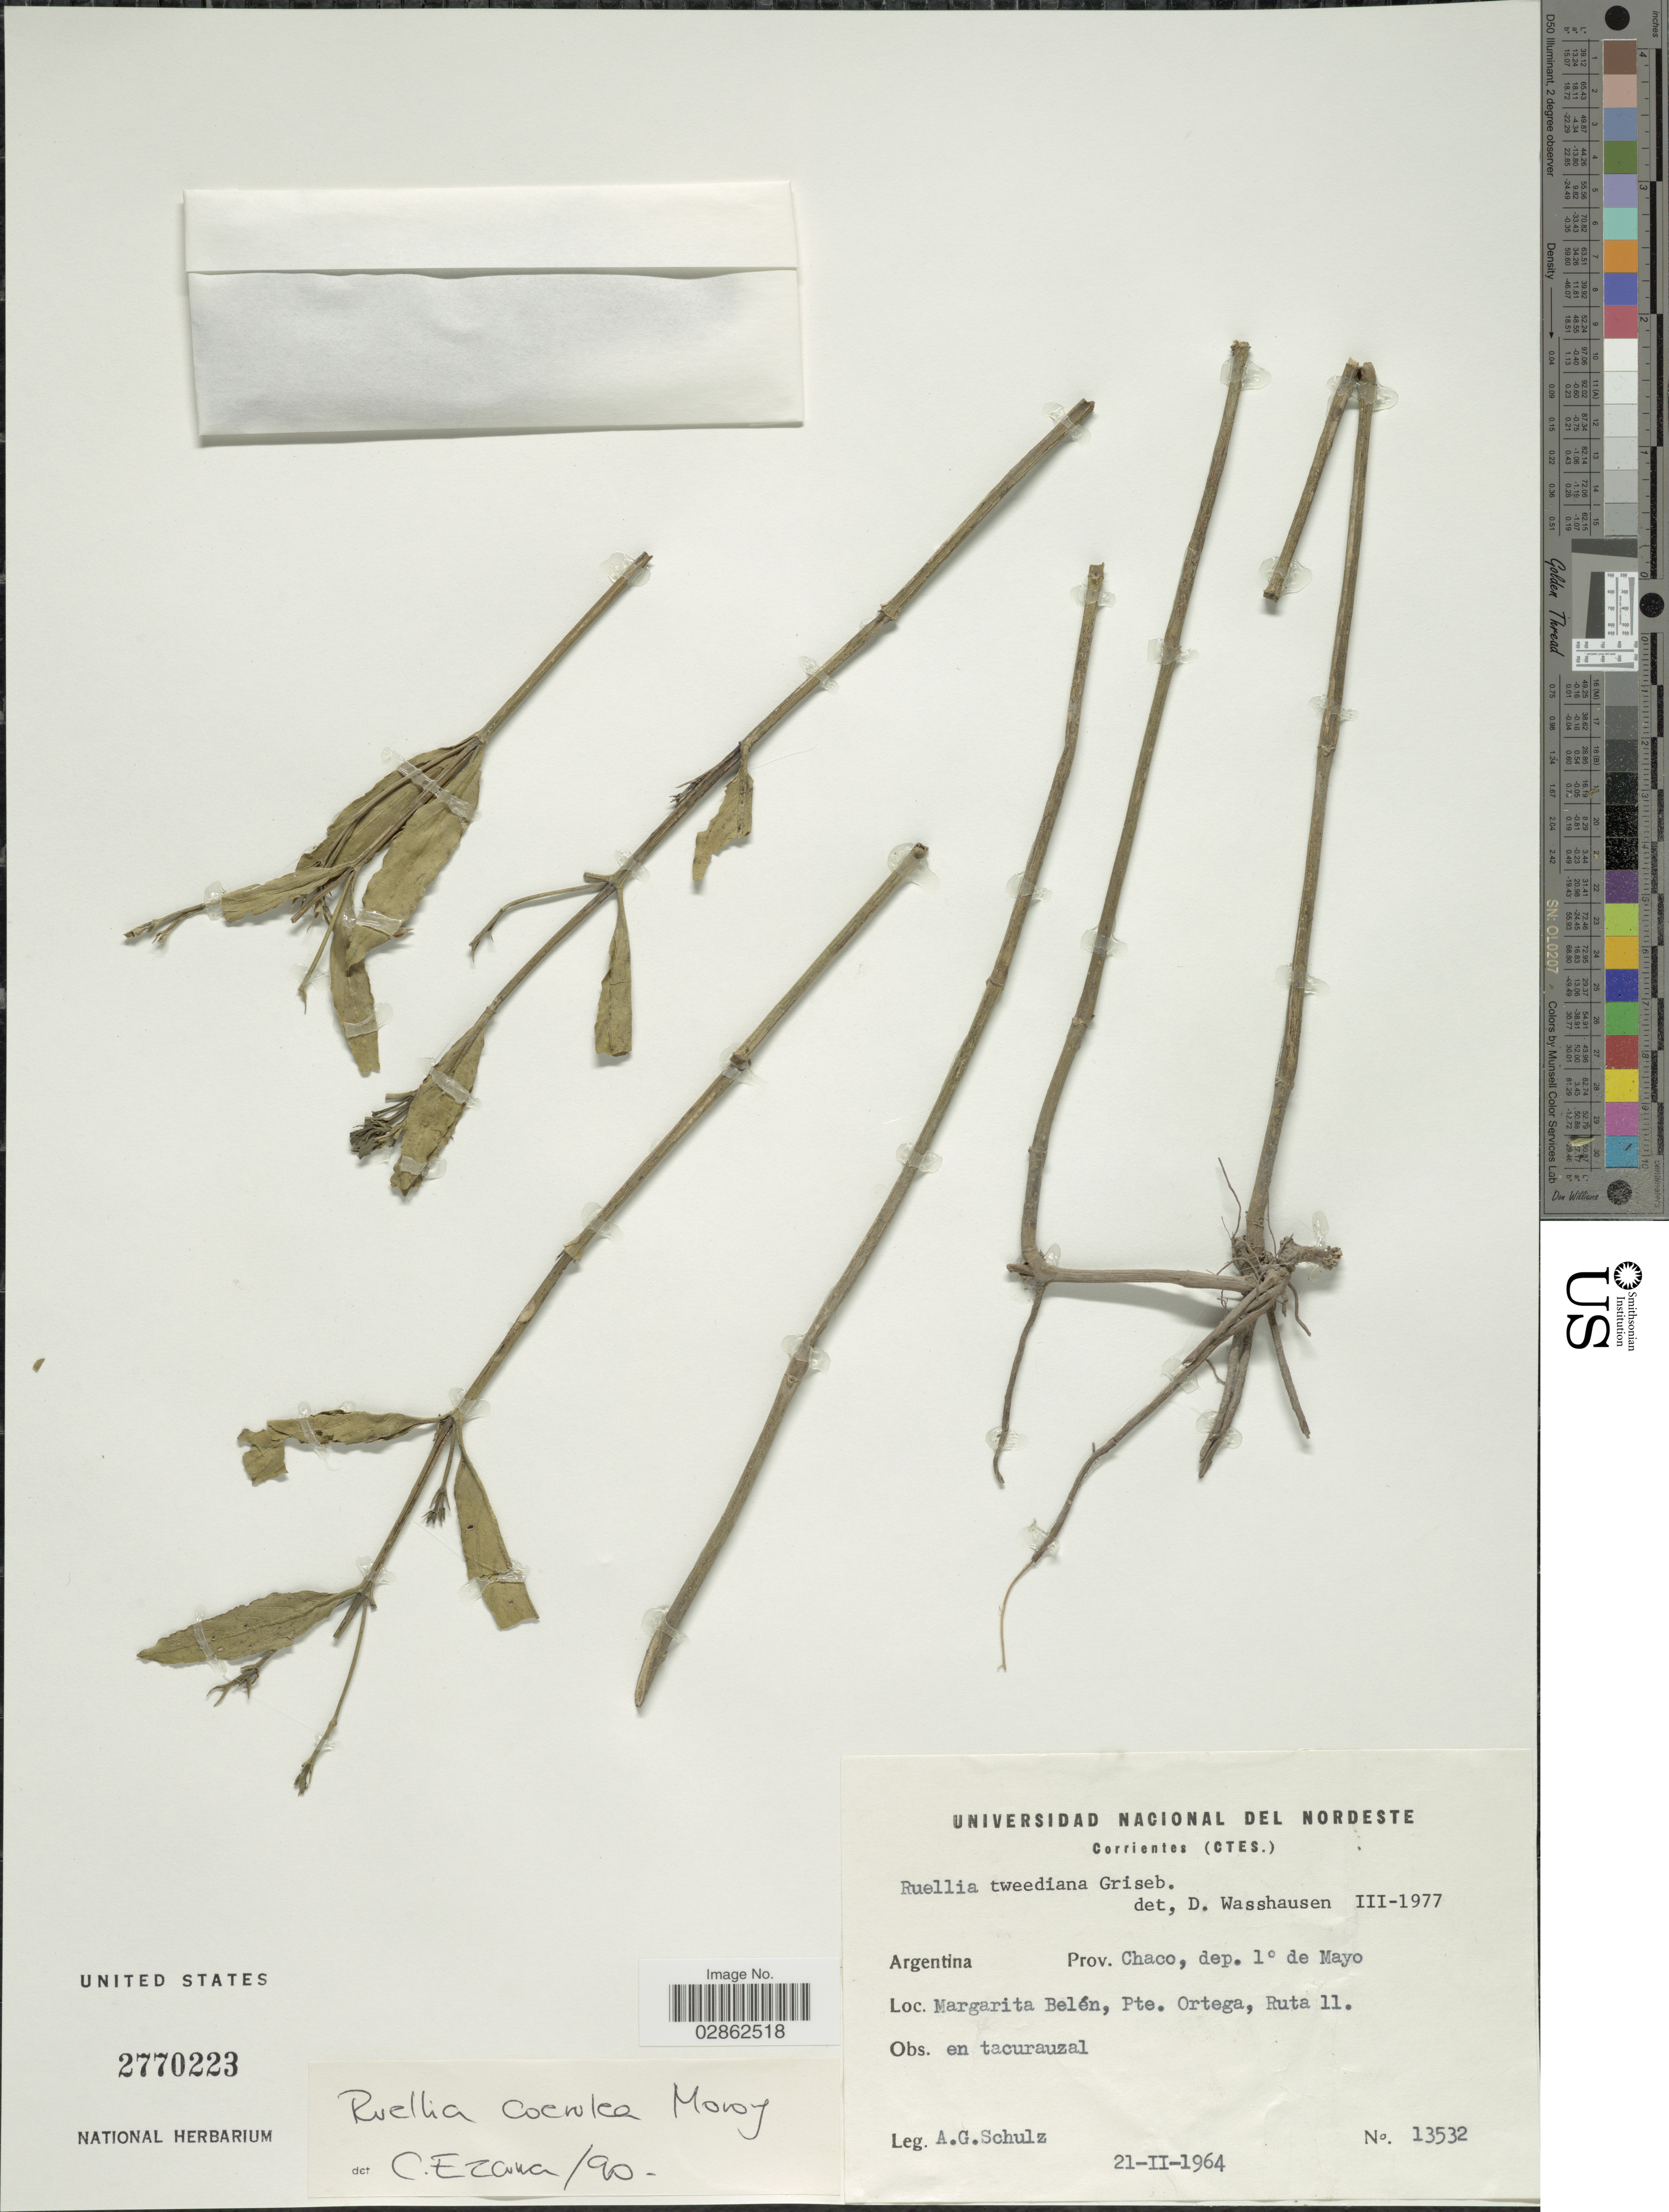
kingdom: Plantae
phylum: Tracheophyta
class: Magnoliopsida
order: Lamiales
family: Acanthaceae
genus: Ruellia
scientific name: Ruellia coerulea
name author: Morong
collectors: A. G. Schulz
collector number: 13532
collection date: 1964-02-21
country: Argentina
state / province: Chaco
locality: Dep. 1° de Mayo. Margarita Belén, Pte. Ortega, Ruta 11.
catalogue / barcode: US 2770223